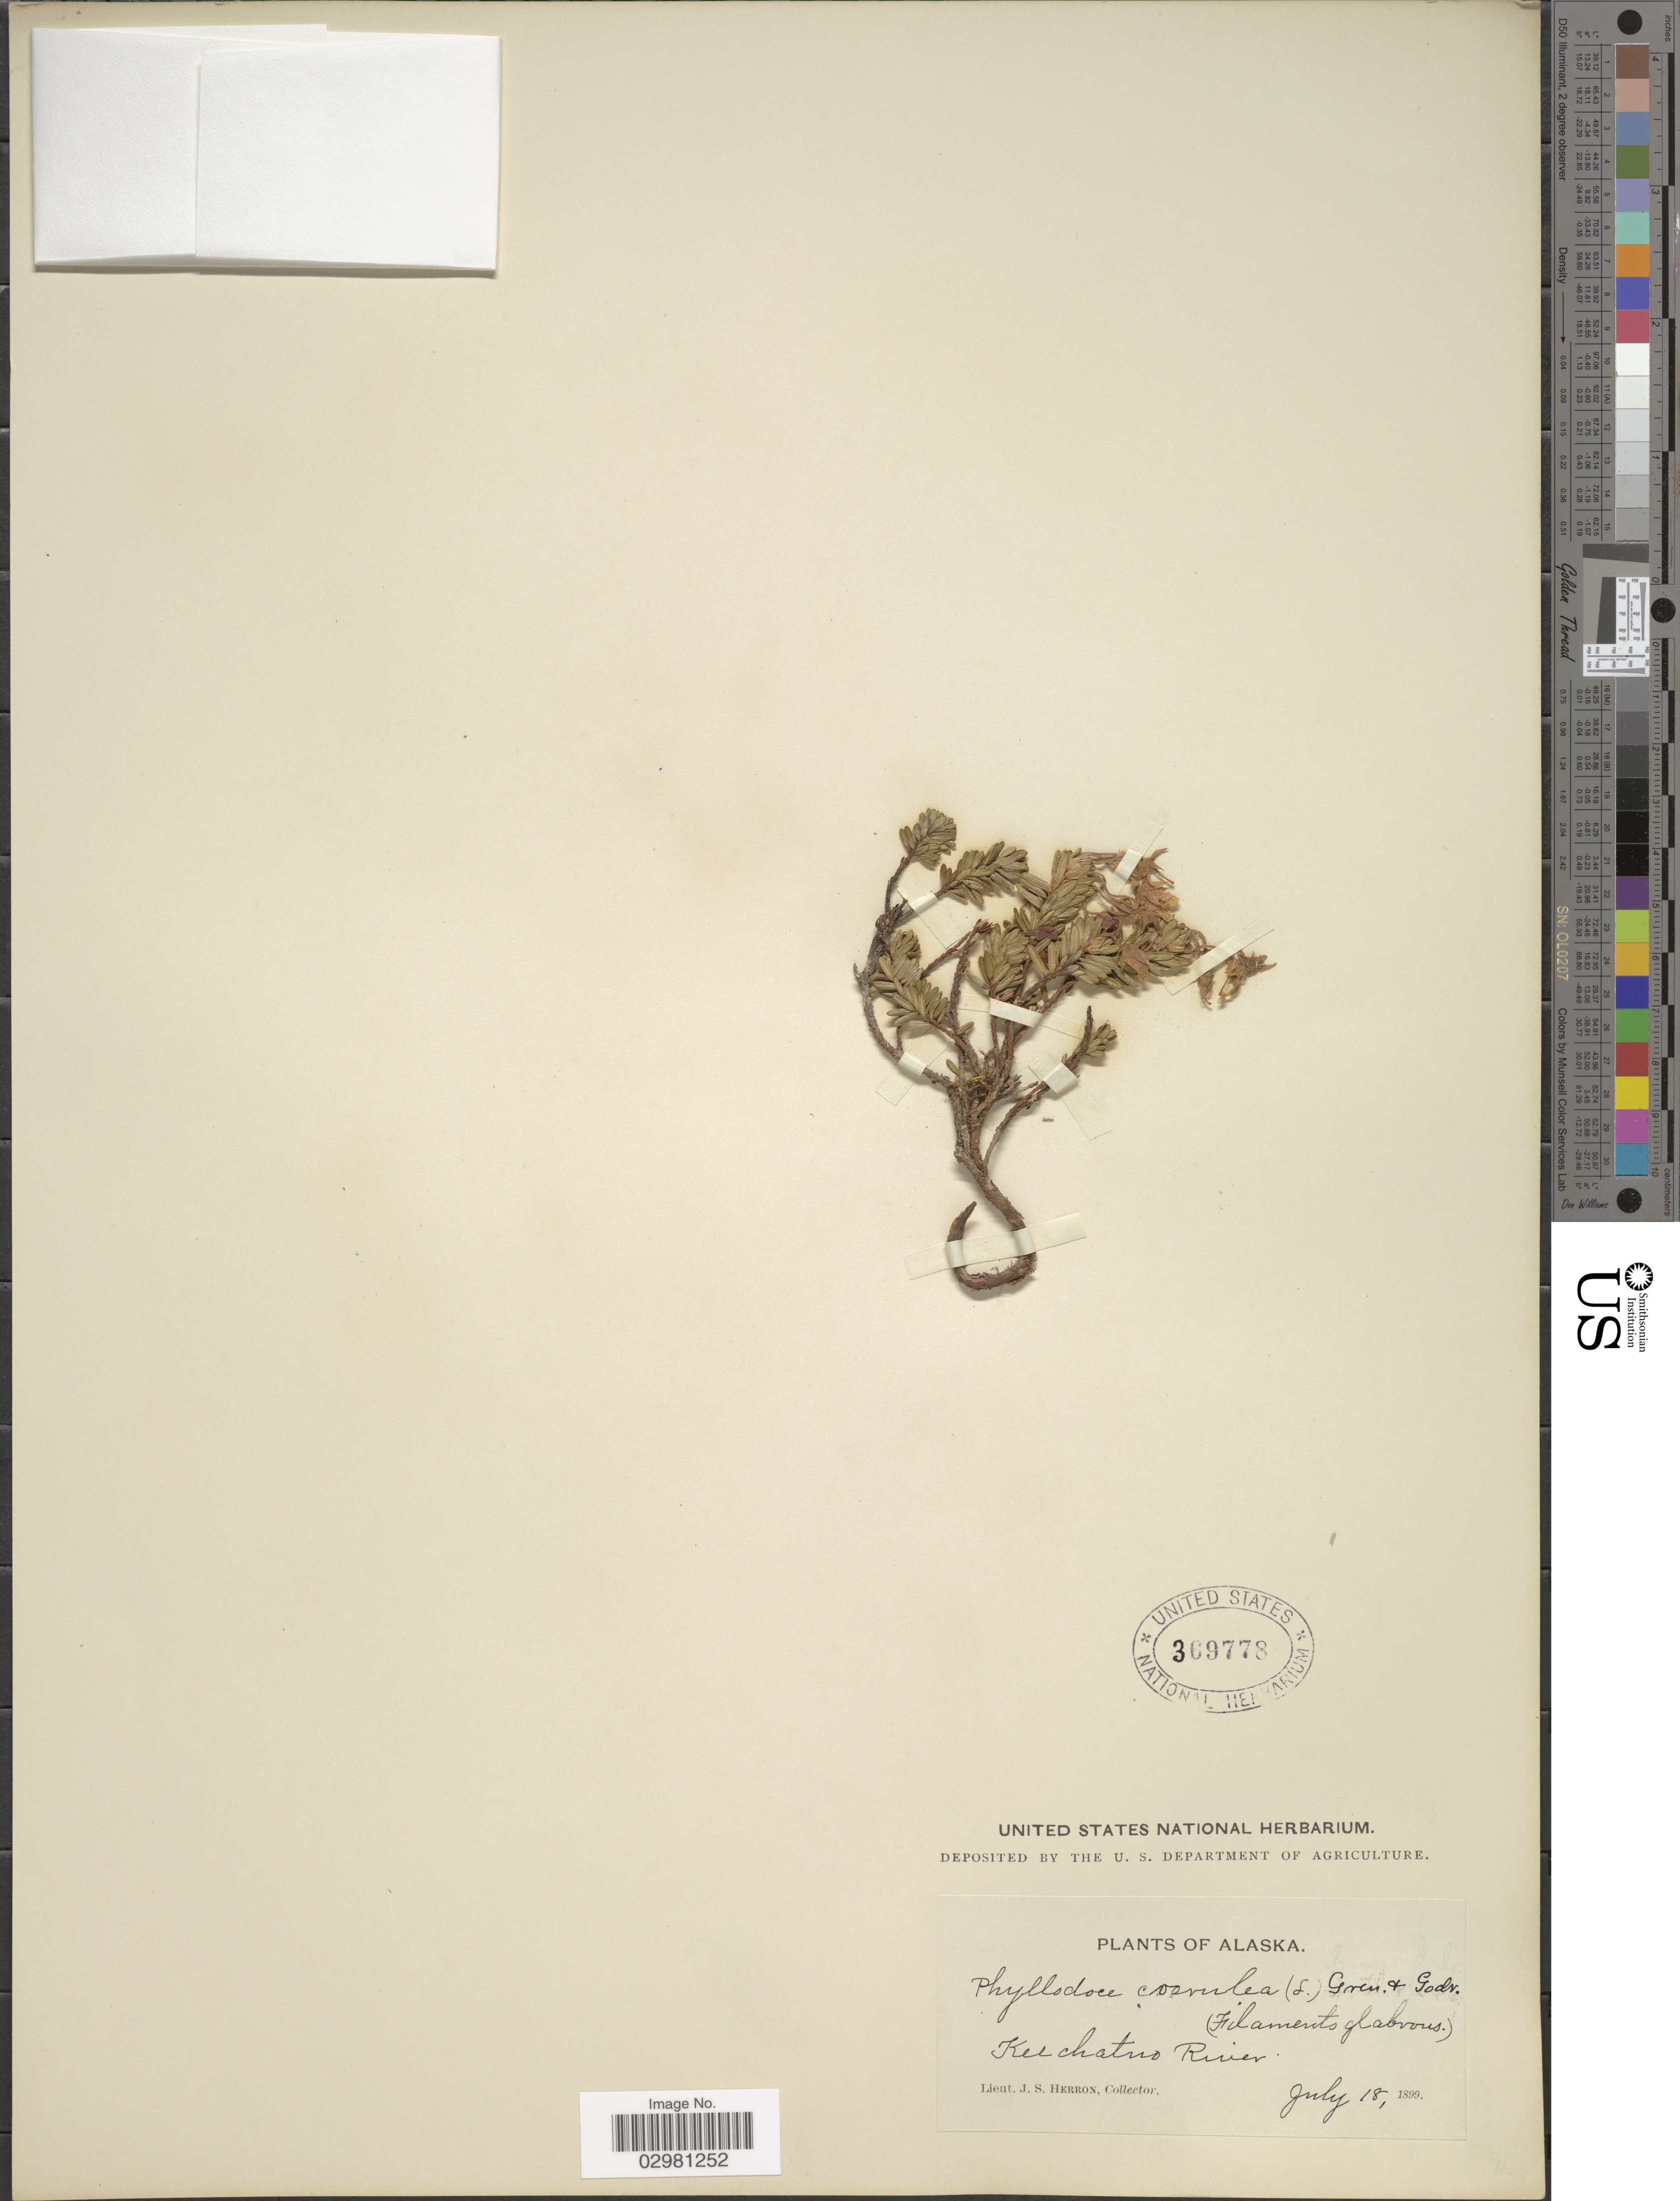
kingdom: Plantae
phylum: Tracheophyta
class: Magnoliopsida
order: Ericales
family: Ericaceae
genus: Phyllodoce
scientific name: Phyllodoce caerulea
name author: (L.) Bab.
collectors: J. Herron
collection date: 1899-07-18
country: United States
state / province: Alaska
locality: Keechatno River.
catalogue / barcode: US 369778